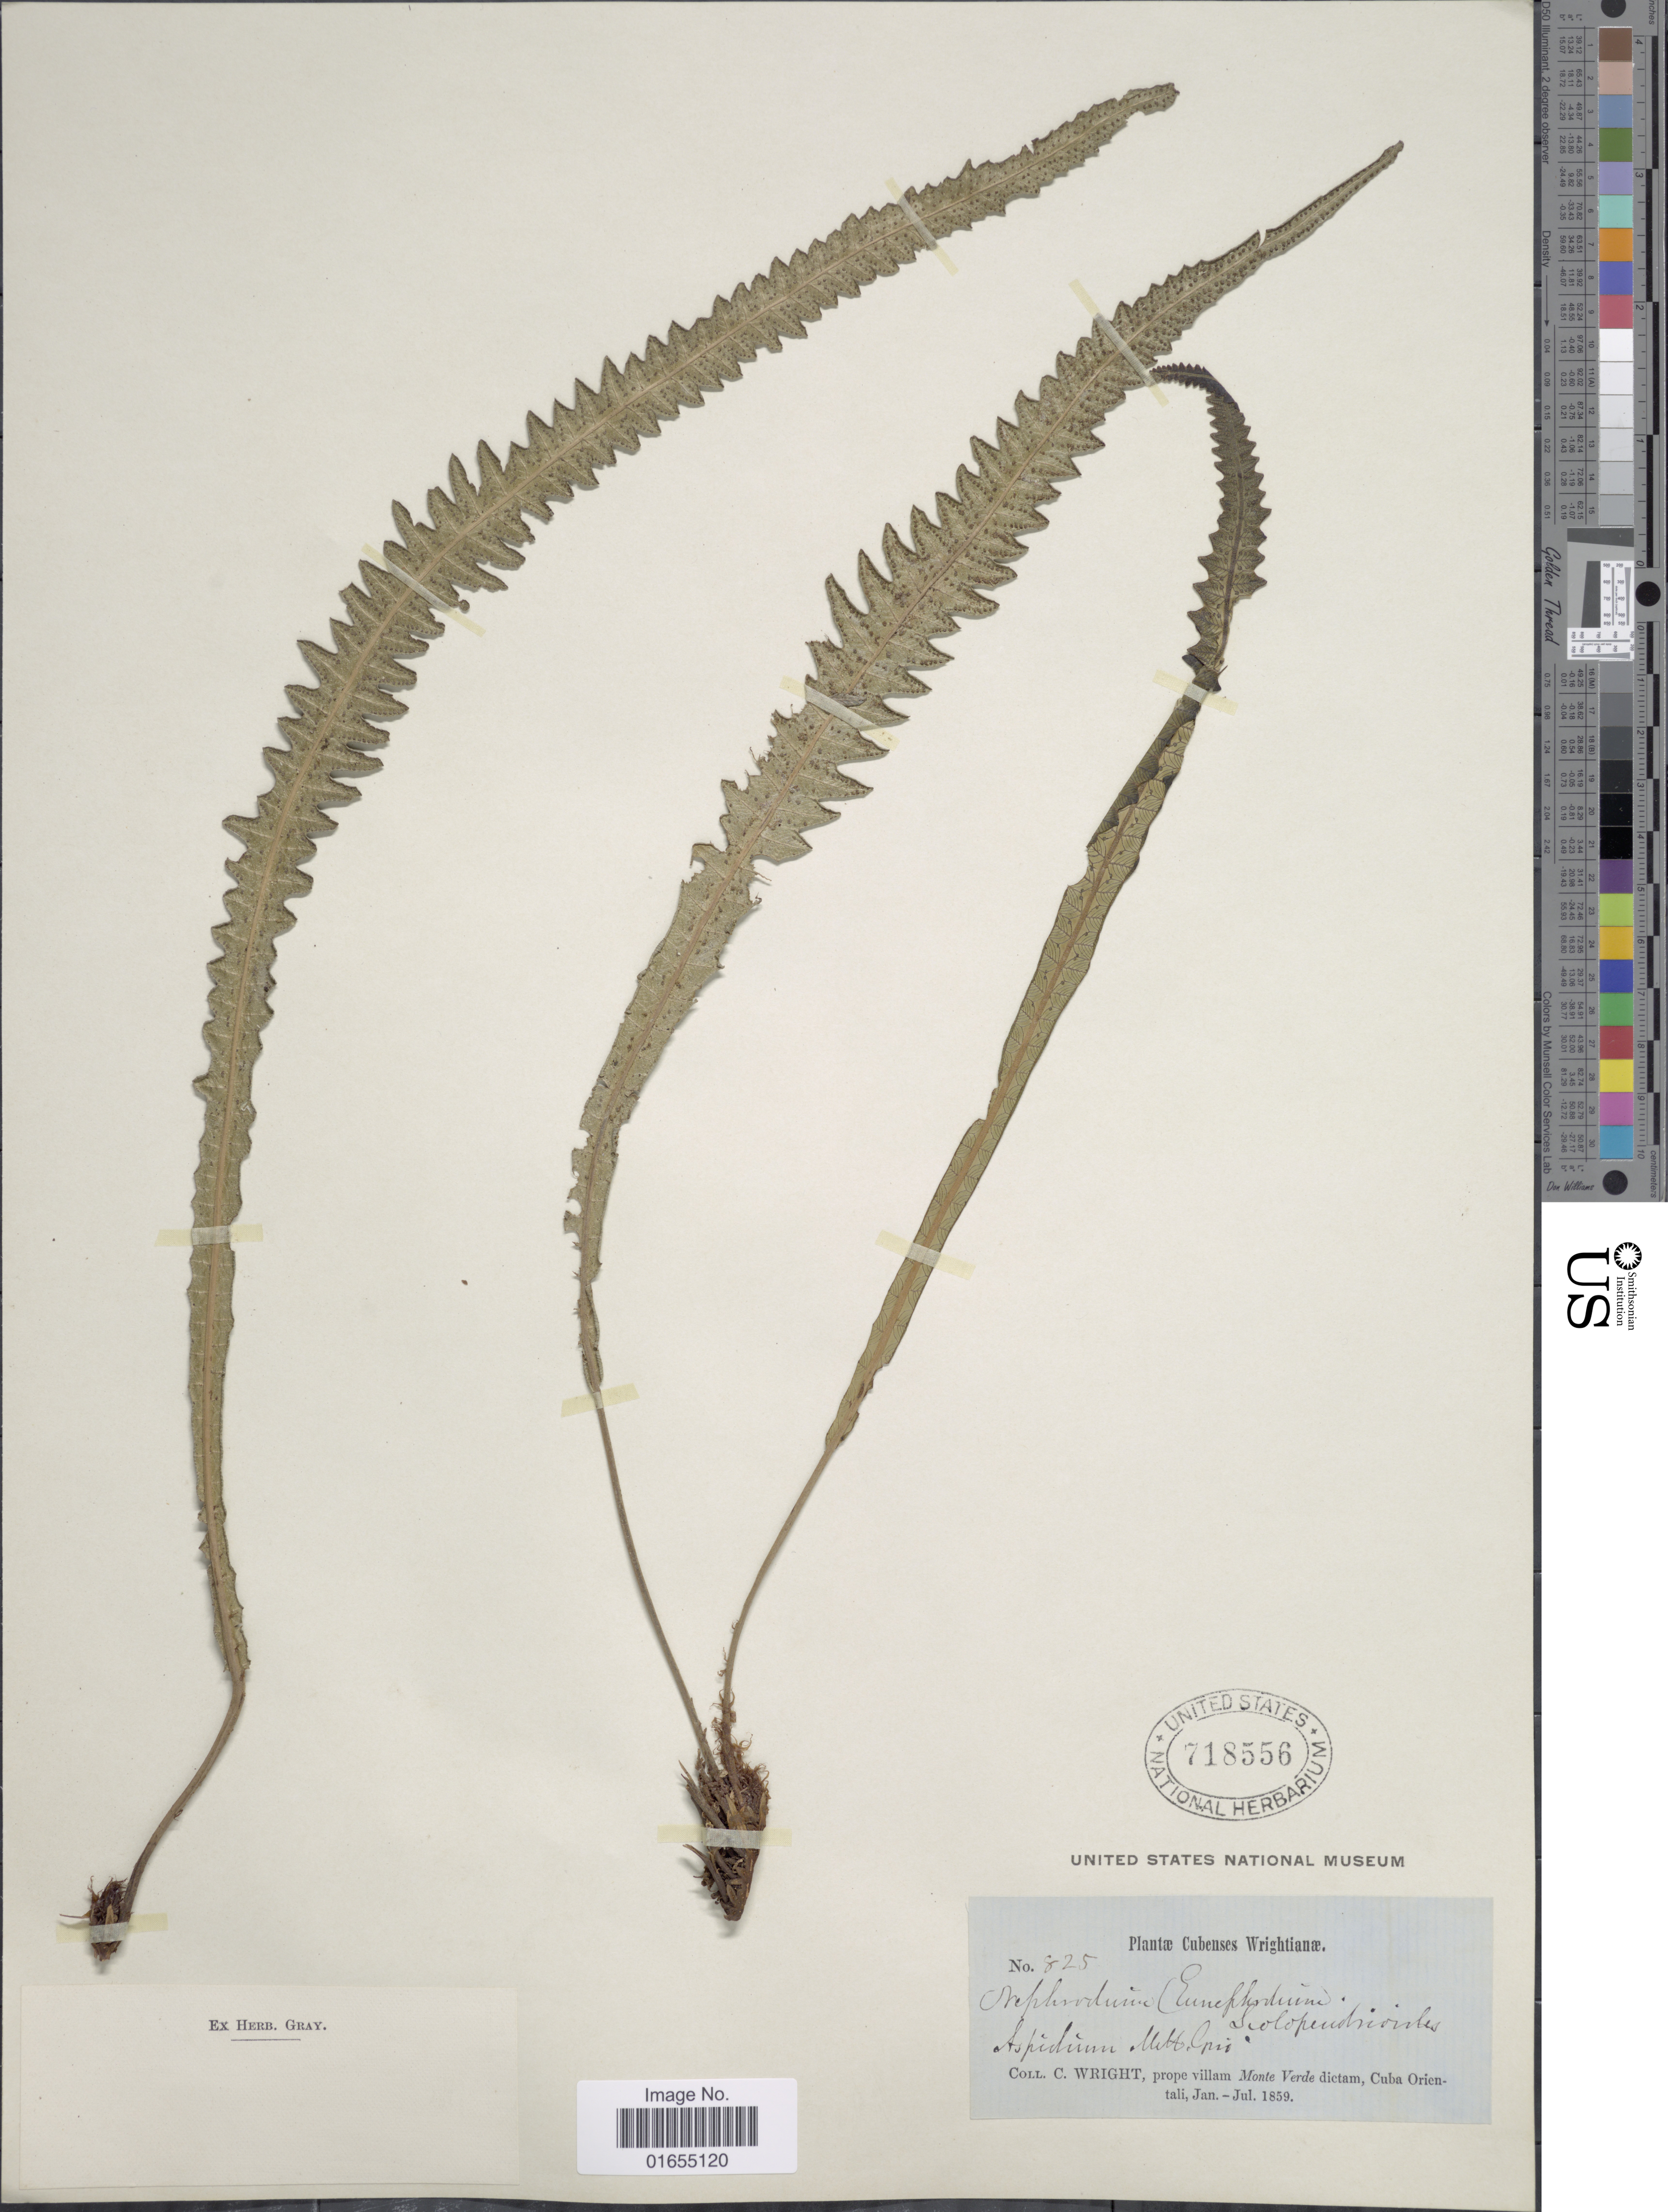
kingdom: Plantae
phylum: Tracheophyta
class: Polypodiopsida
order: Polypodiales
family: Thelypteridaceae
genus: Goniopteris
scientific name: Goniopteris scolopendrioides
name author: (L.) C. Presl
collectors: C. Wright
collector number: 825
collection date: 1859-01/1859-07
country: Cuba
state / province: Oriente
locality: Prope villam Monte Verde dictam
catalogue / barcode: US 718556